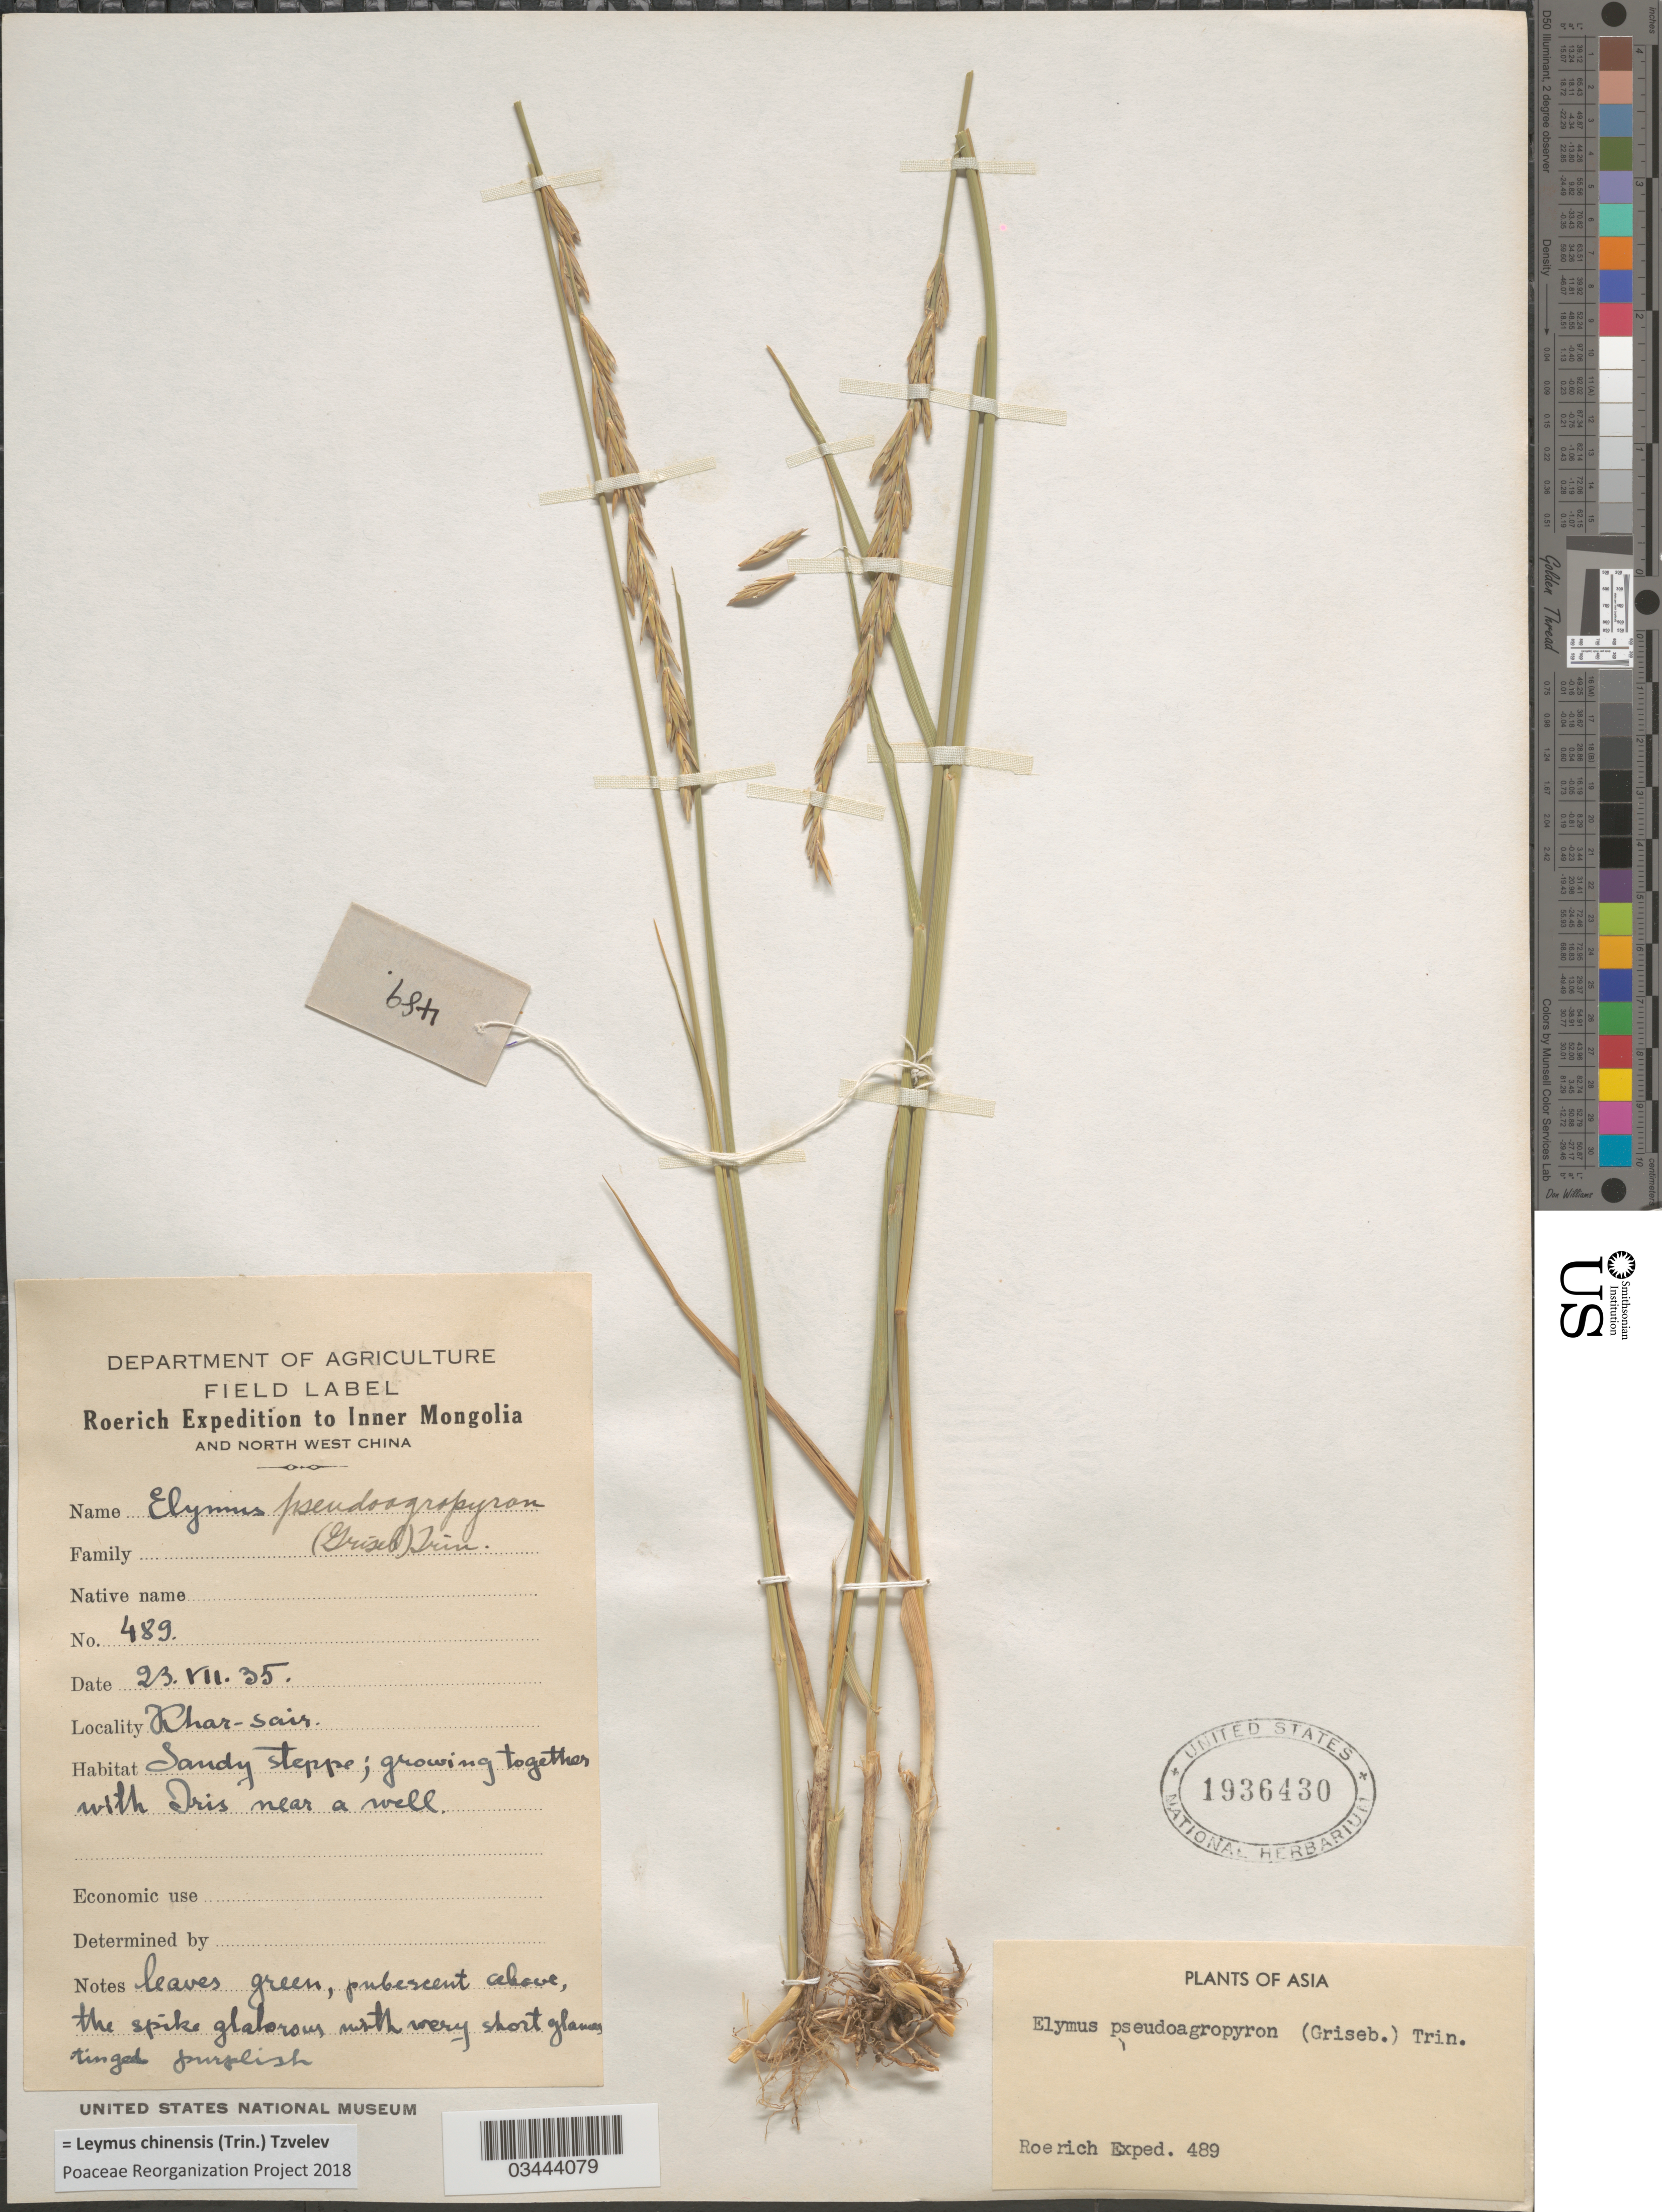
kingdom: Plantae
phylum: Tracheophyta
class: Liliopsida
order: Poales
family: Poaceae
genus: Leymus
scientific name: Leymus chinensis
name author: (Trin.) Tzvelev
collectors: Roerich Expedition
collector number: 489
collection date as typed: Transcribed d/m/y: 23/7/35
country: China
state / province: Nei Monggol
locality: To Inner Mongolia and North West China. Khar-sair. Sandy steppe; growing together with Iris near a well.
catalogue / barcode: US 1936430